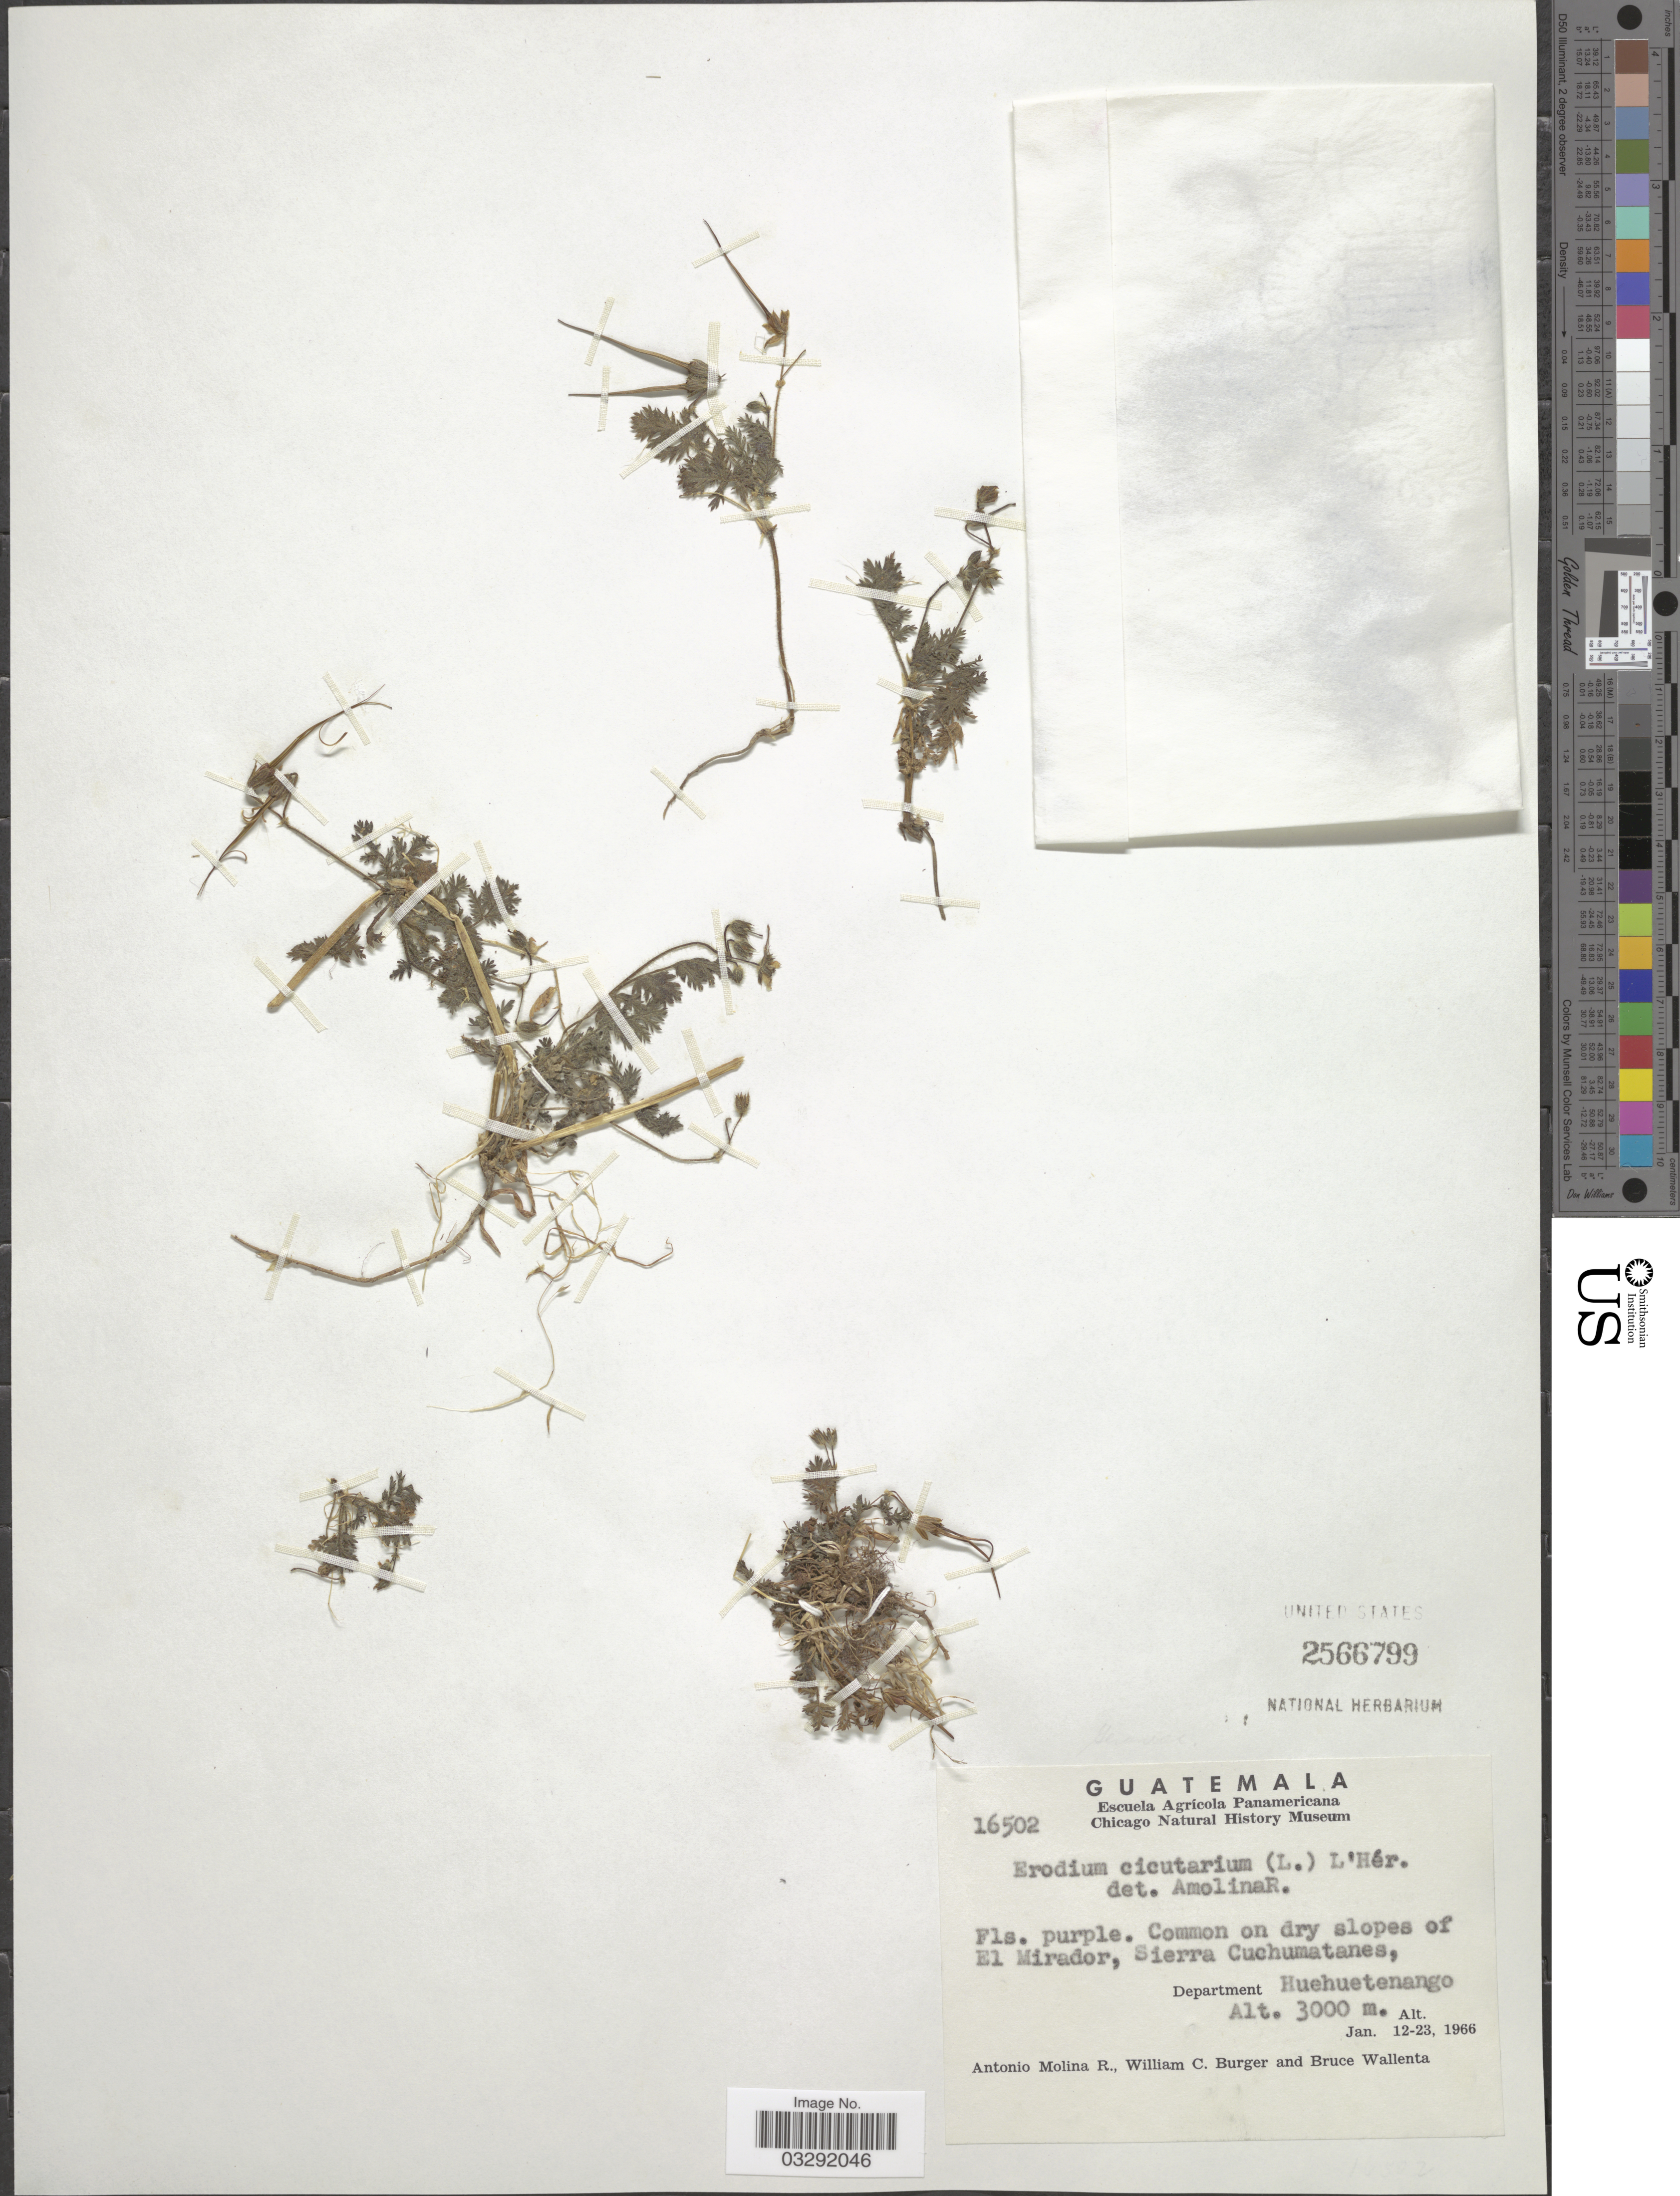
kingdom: Plantae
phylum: Tracheophyta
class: Magnoliopsida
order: Geraniales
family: Geraniaceae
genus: Erodium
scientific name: Erodium cicutarium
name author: (L.) L'Hér.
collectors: A. Molina R., W. Burger & B. Wallenta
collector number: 16502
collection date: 1966-01-12/1966-01-23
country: Guatemala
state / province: Huehuetenango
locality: Slopes of El Mirador, Sierra Cuchumatanes, Department Huehuetenango.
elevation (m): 3000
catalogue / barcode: US 2566799